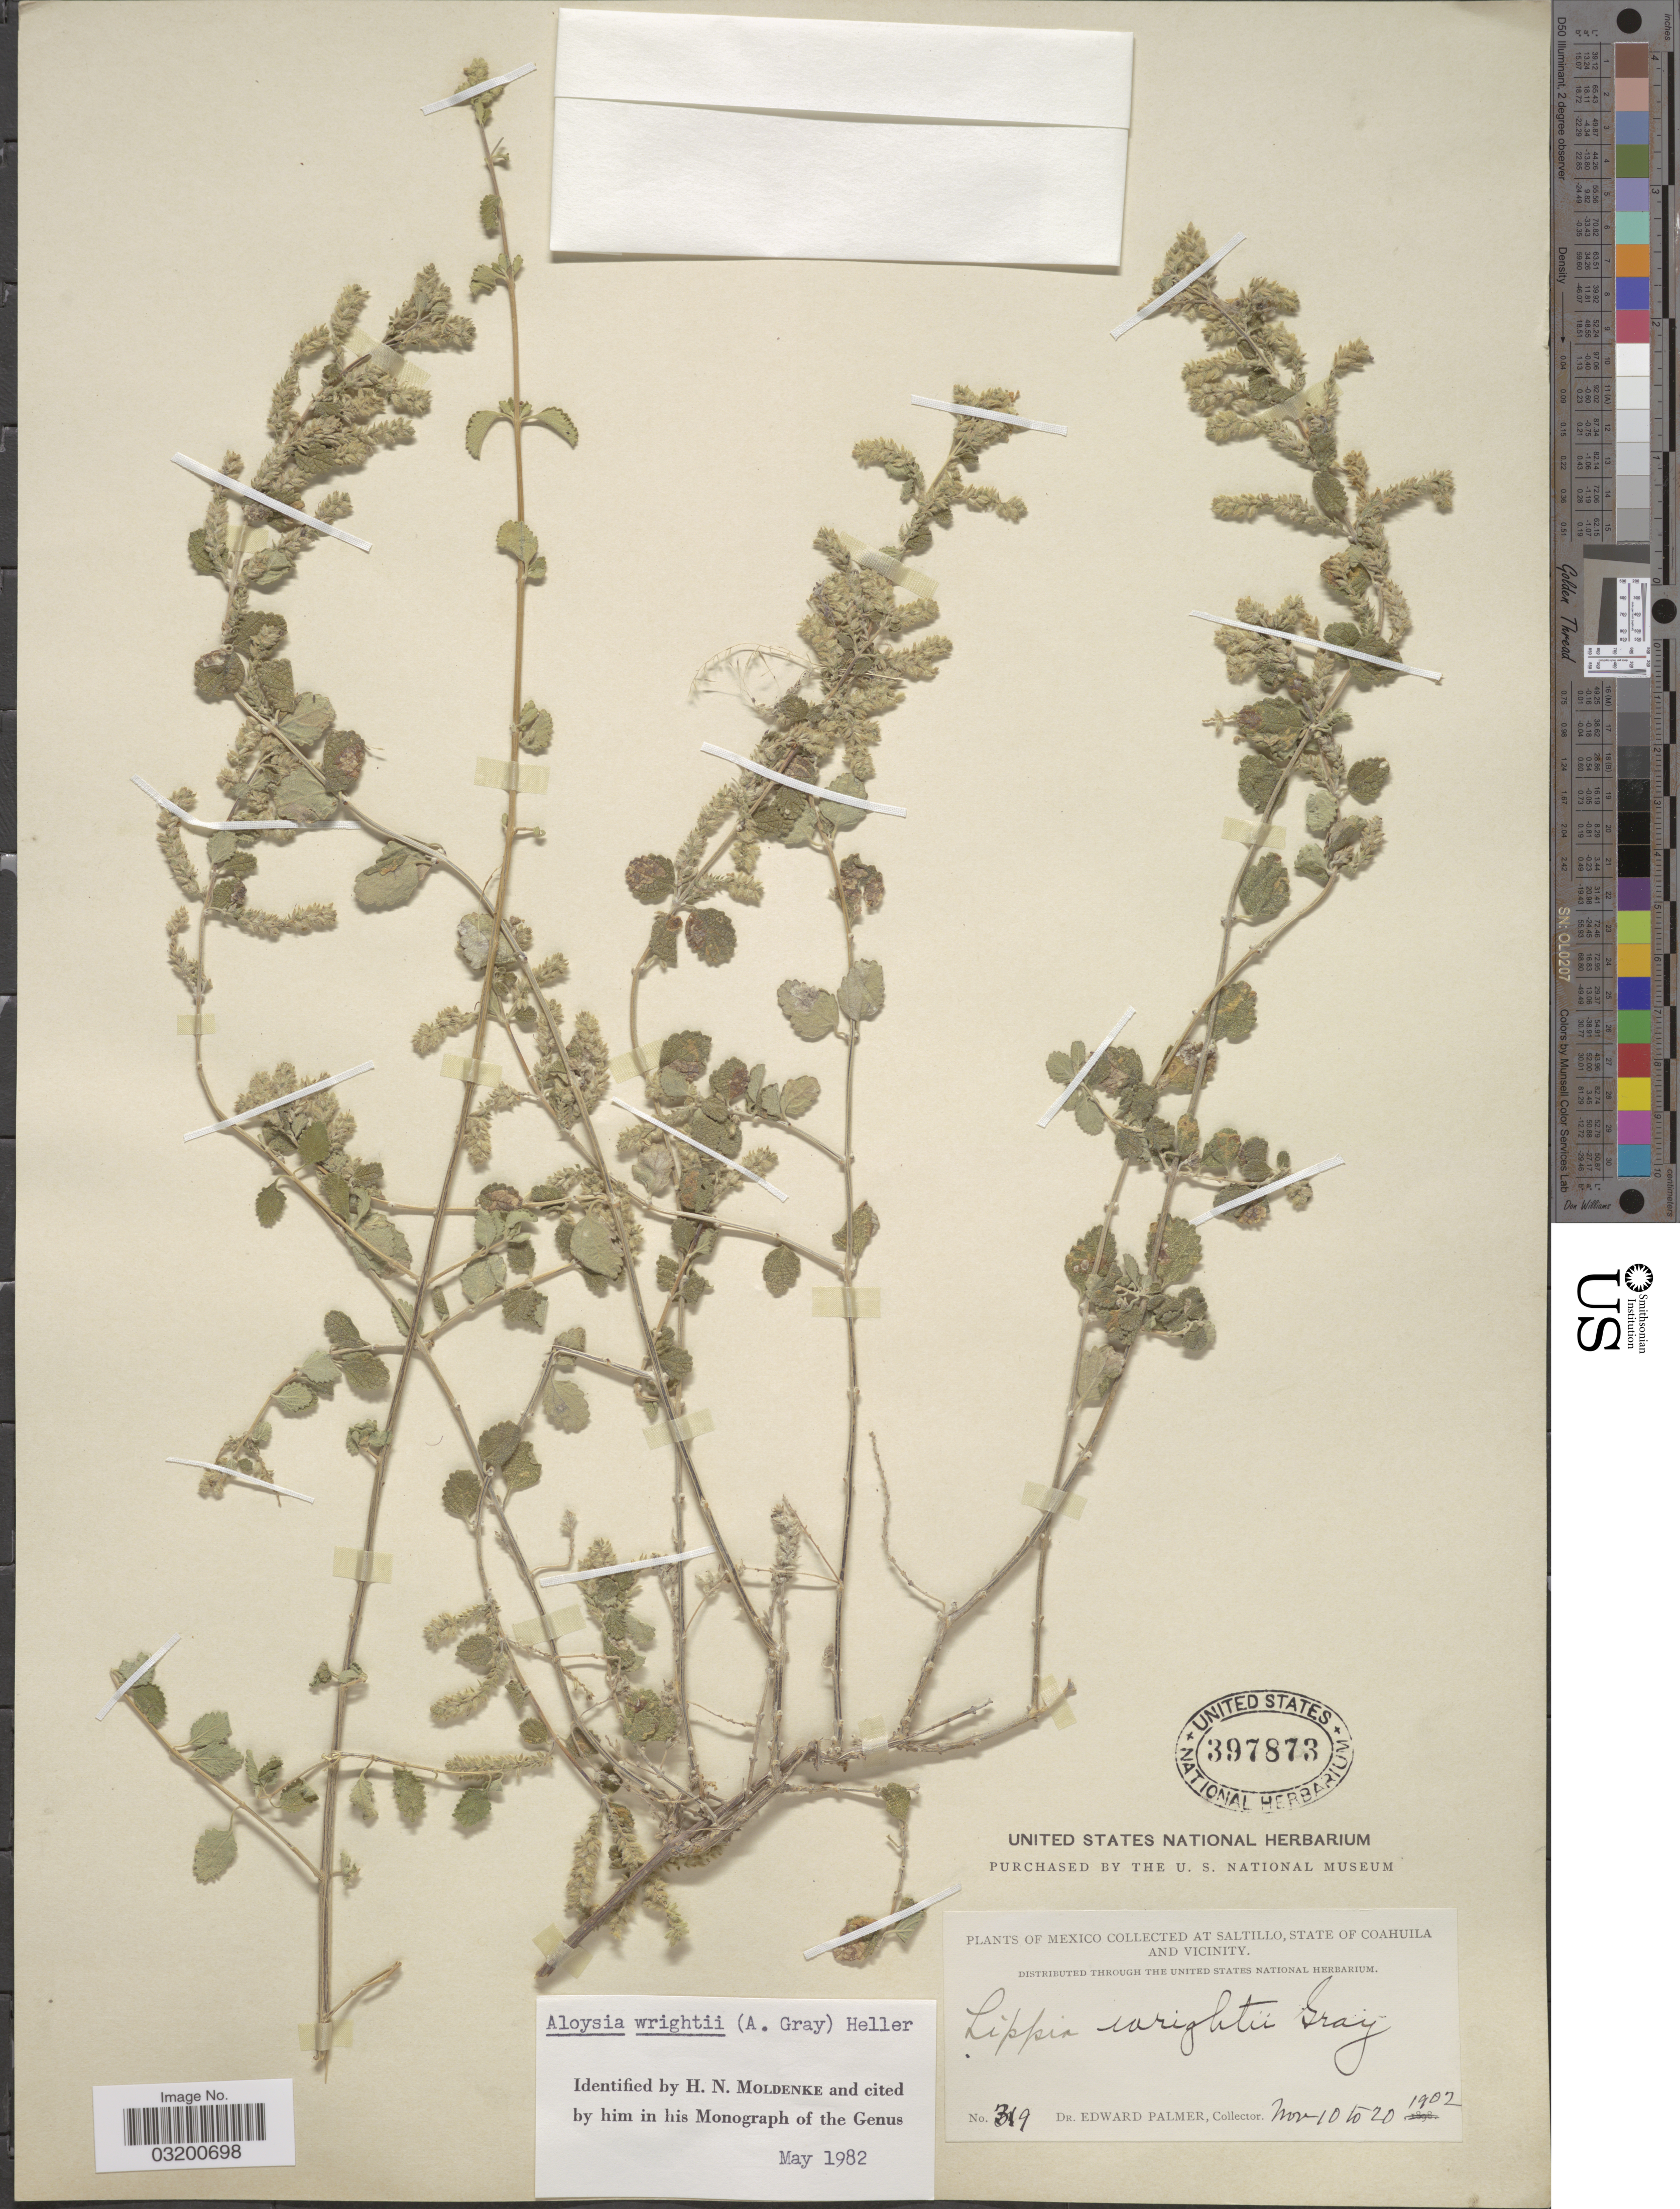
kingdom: Plantae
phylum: Tracheophyta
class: Magnoliopsida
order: Lamiales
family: Verbenaceae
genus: Aloysia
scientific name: Aloysia wrightii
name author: A. Heller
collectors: E. Palmer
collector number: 319*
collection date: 1902-11-10/1902-11-20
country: Mexico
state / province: Coahuila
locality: At Saltillo, state of Coahuila and Vicinity.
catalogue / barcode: US 397873